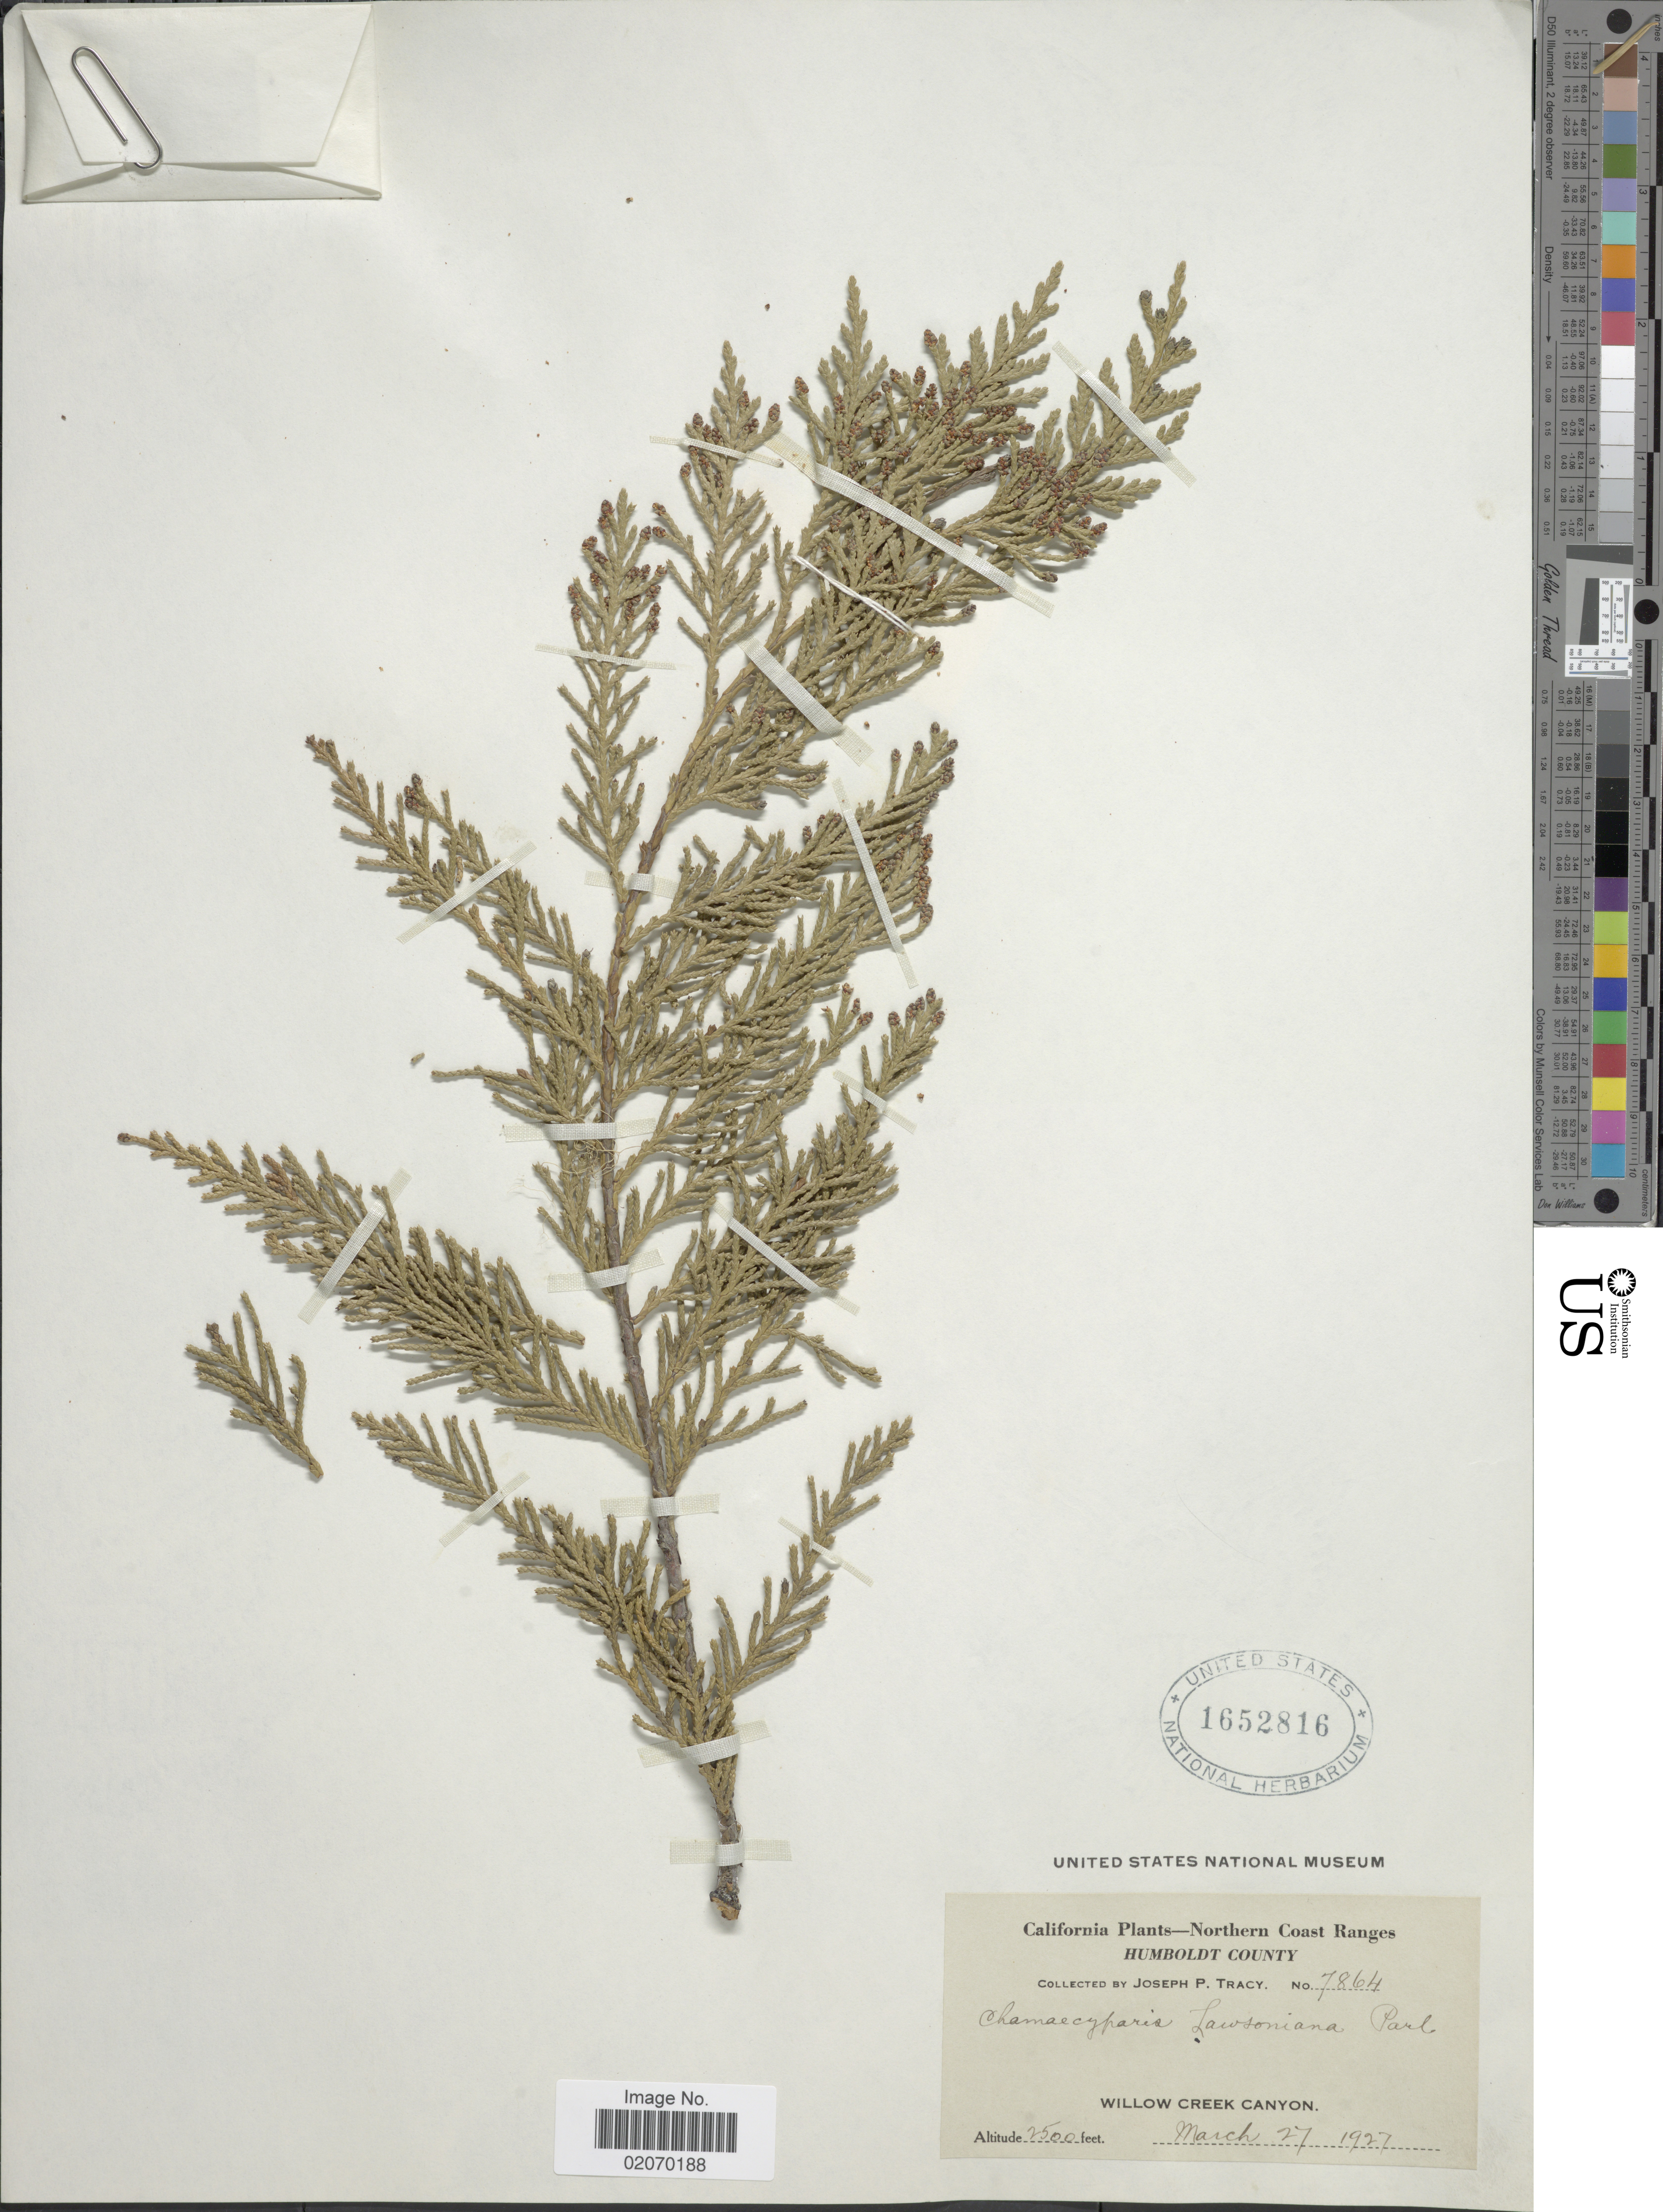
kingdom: Plantae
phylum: Tracheophyta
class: Pinopsida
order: Pinales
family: Cupressaceae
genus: Chamaecyparis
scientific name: Chamaecyparis lawsoniana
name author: (A. Murray bis) Parl.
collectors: J. Tracy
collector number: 7864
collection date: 1927-03-27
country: United States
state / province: California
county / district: Humboldt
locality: Northern Coast Ranges, Humboldt County, Willow Creek Canyon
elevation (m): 762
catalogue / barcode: US 1652816